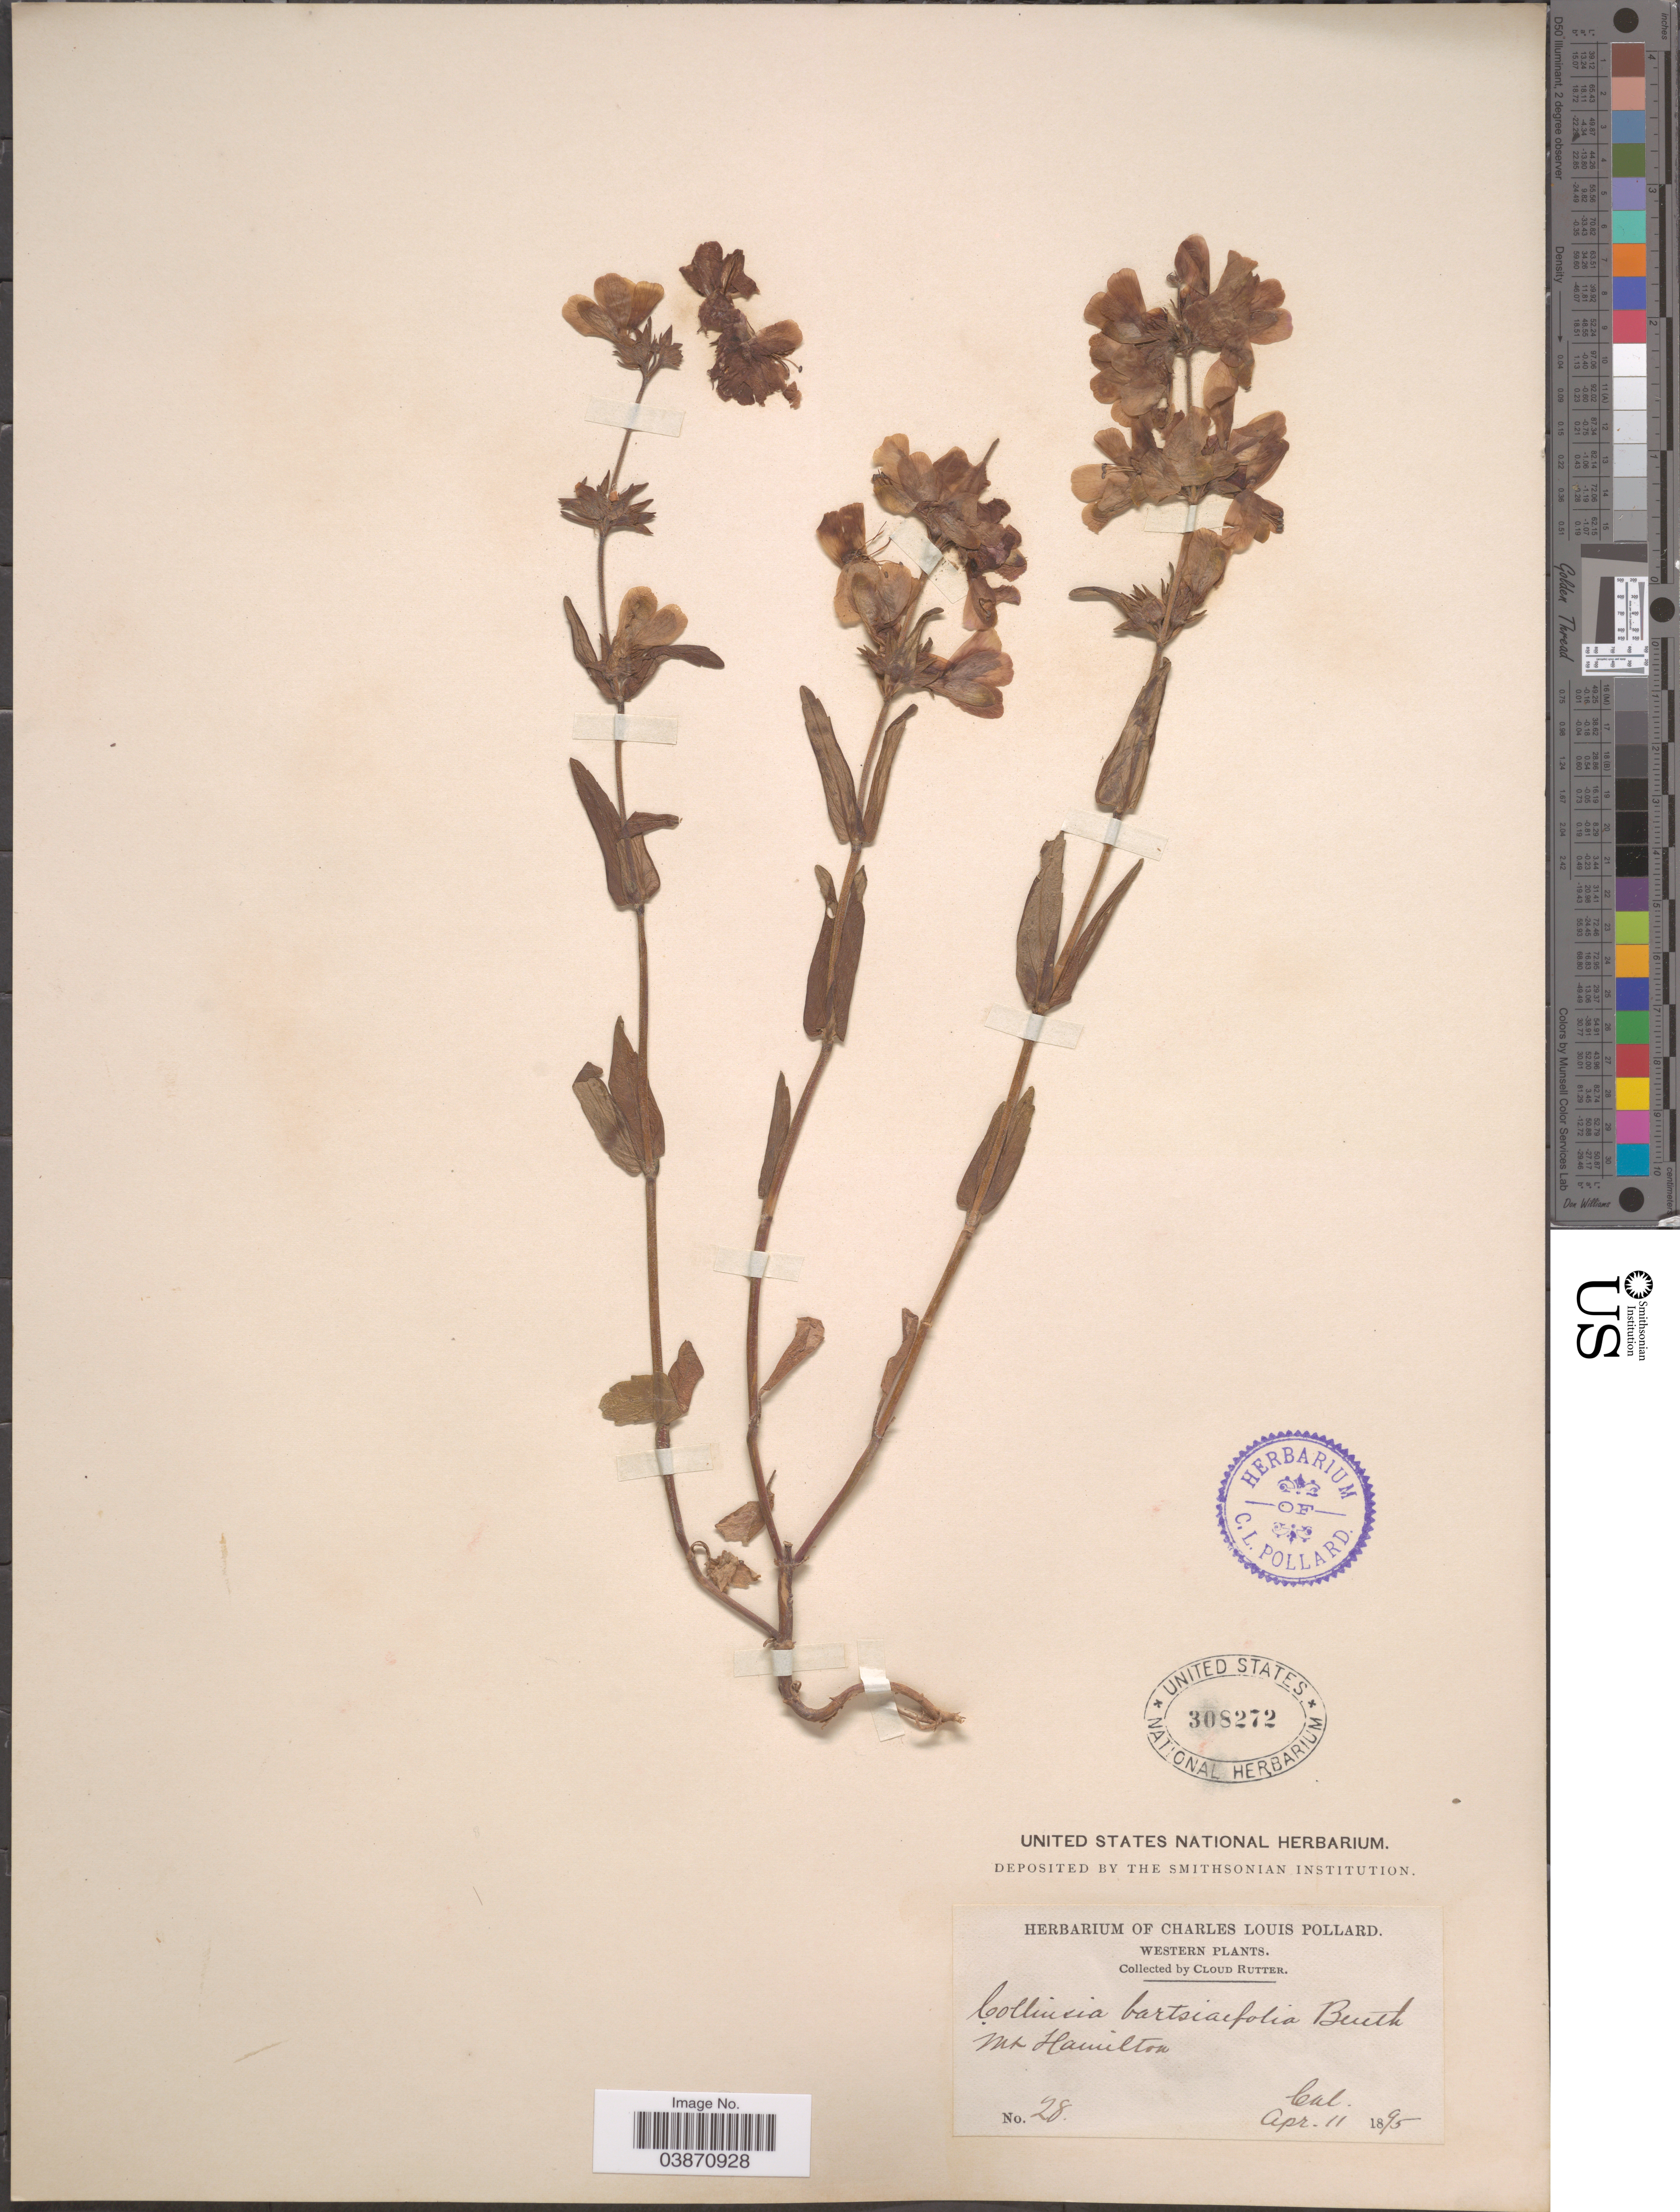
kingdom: Plantae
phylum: Tracheophyta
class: Magnoliopsida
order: Lamiales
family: Plantaginaceae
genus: Collinsia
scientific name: Collinsia bartsiifolia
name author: Benth.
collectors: C. Rutter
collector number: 28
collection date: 1895-04-11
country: United States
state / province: California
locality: Western. Mt. Hamilton.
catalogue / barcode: US 308272